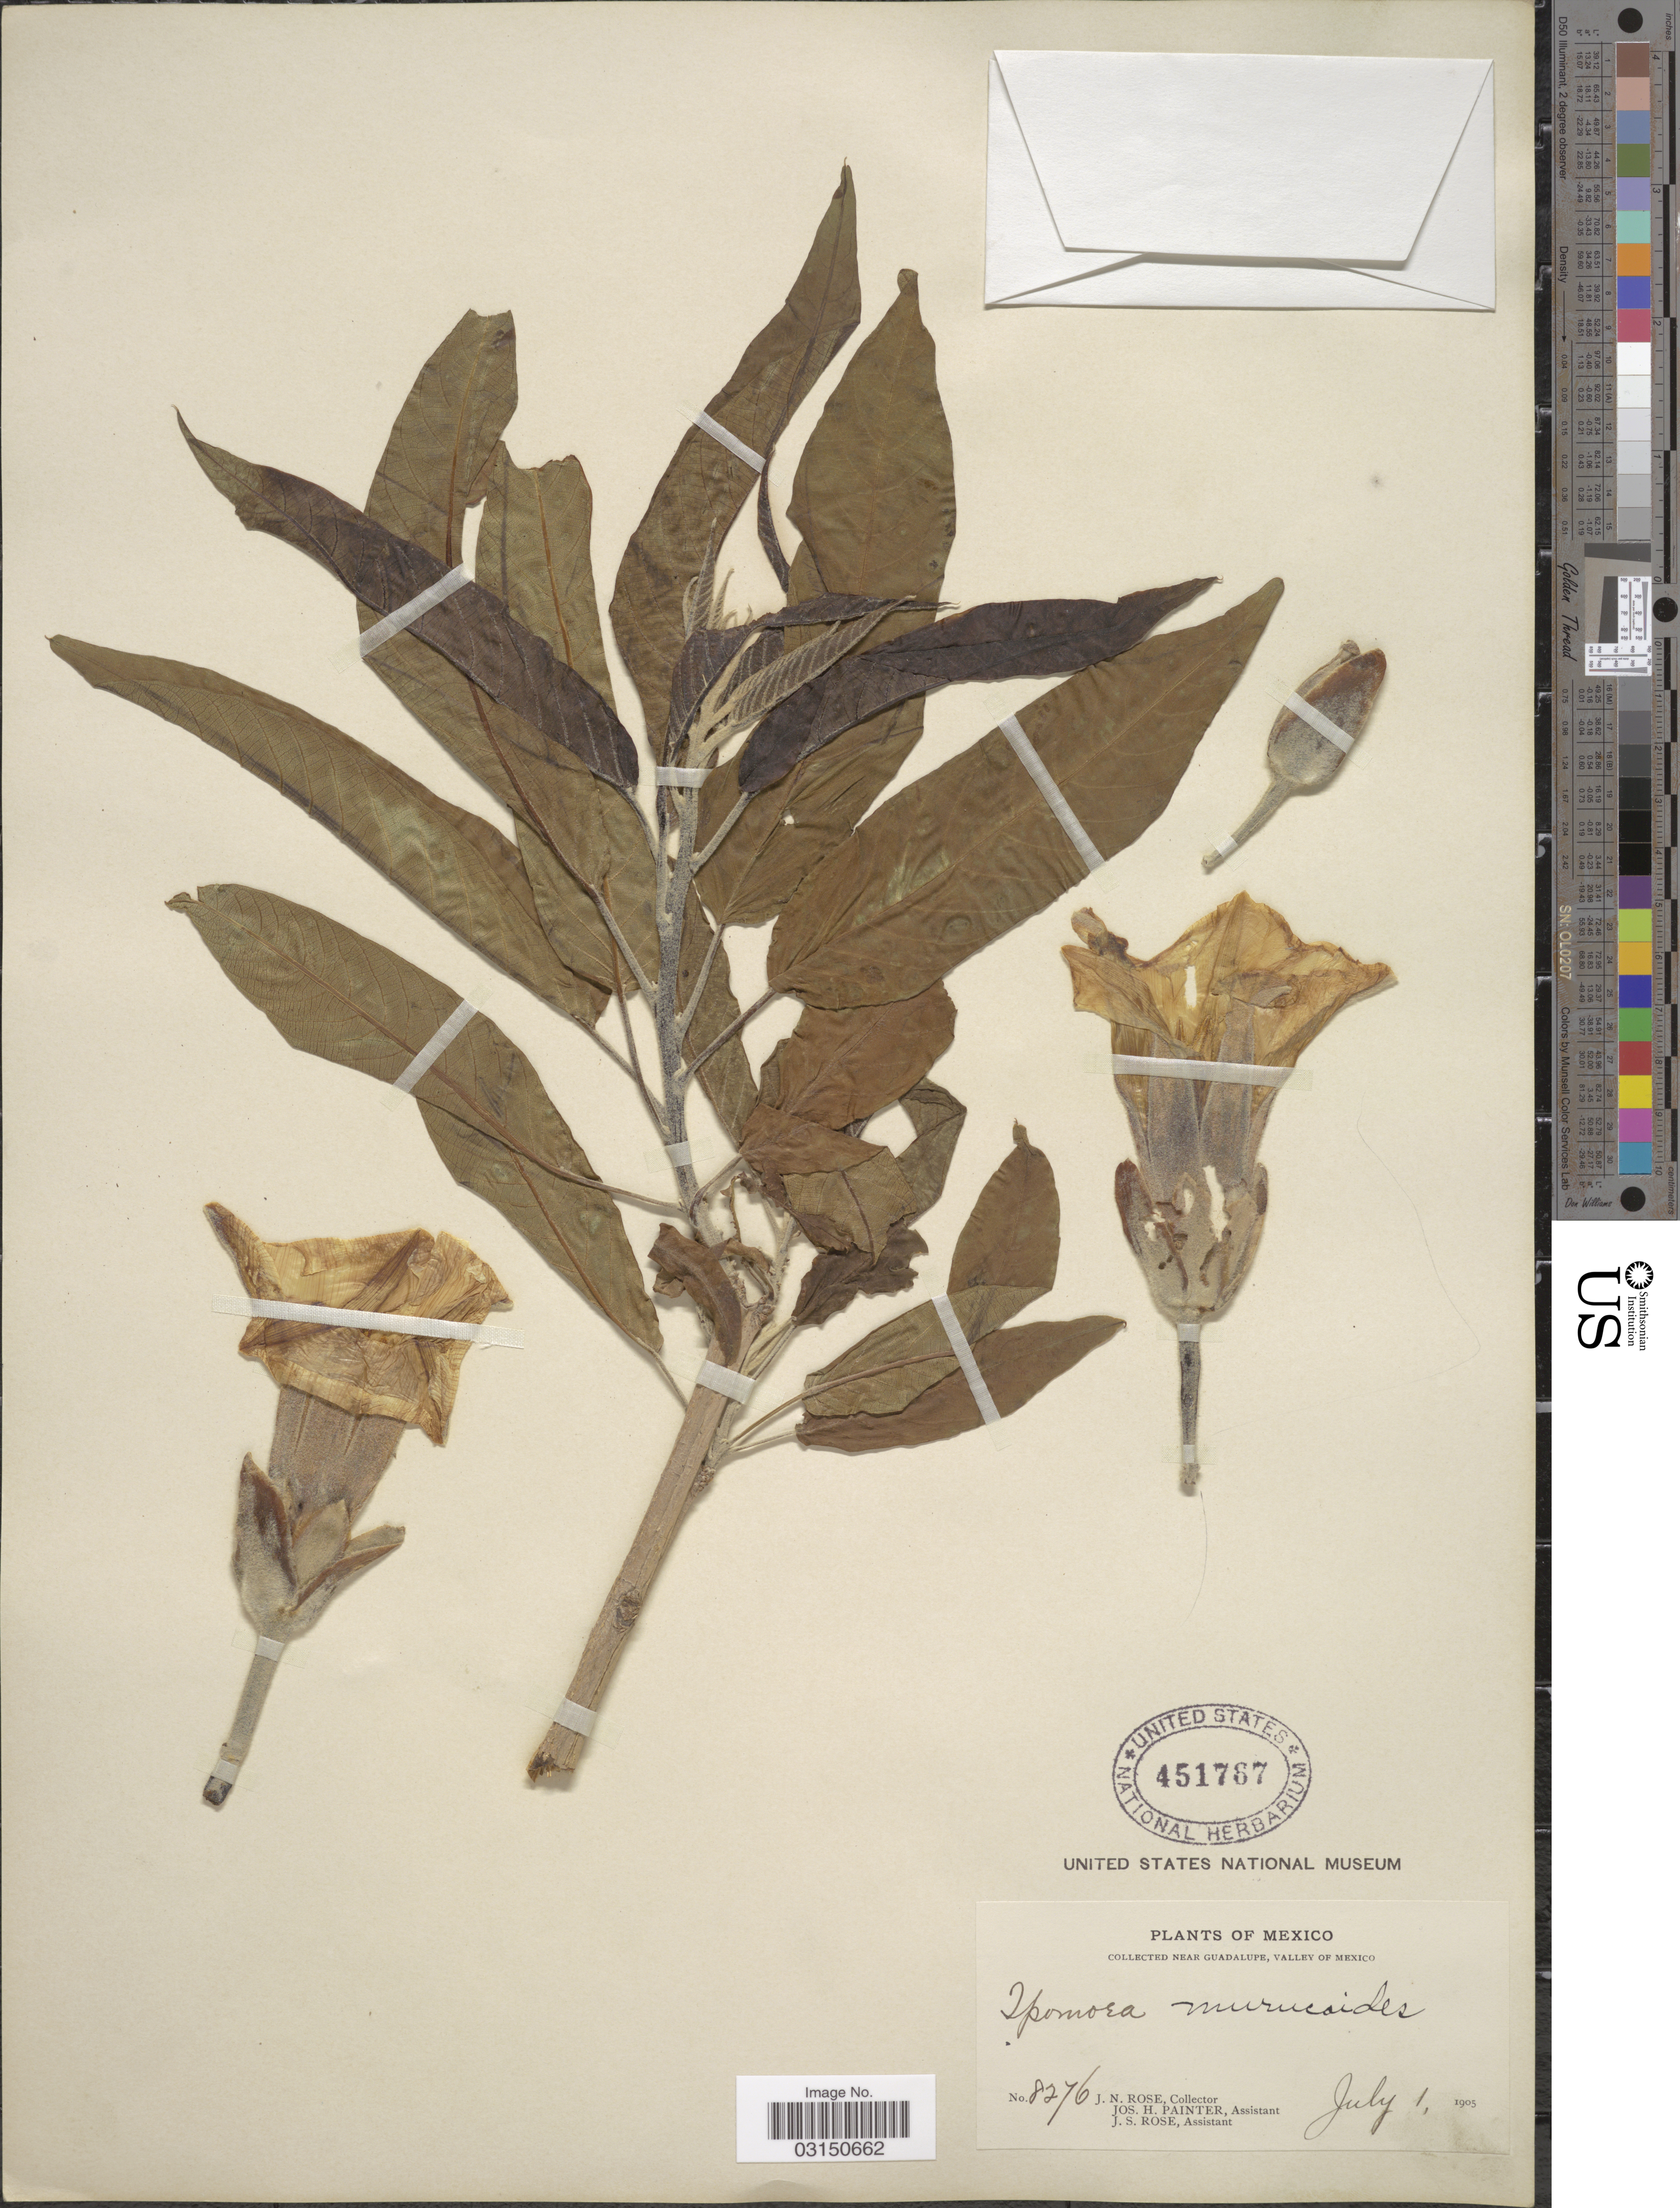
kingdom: Plantae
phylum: Tracheophyta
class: Magnoliopsida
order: Solanales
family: Convolvulaceae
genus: Ipomoea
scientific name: Ipomoea murucoides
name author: Roem. & Schult.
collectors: J. N. Rose, J. H. Painter & J. S. Rose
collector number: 8276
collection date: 1905-07-01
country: Mexico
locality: Near Guadalupe, Valley of Mexico.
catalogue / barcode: US 451767